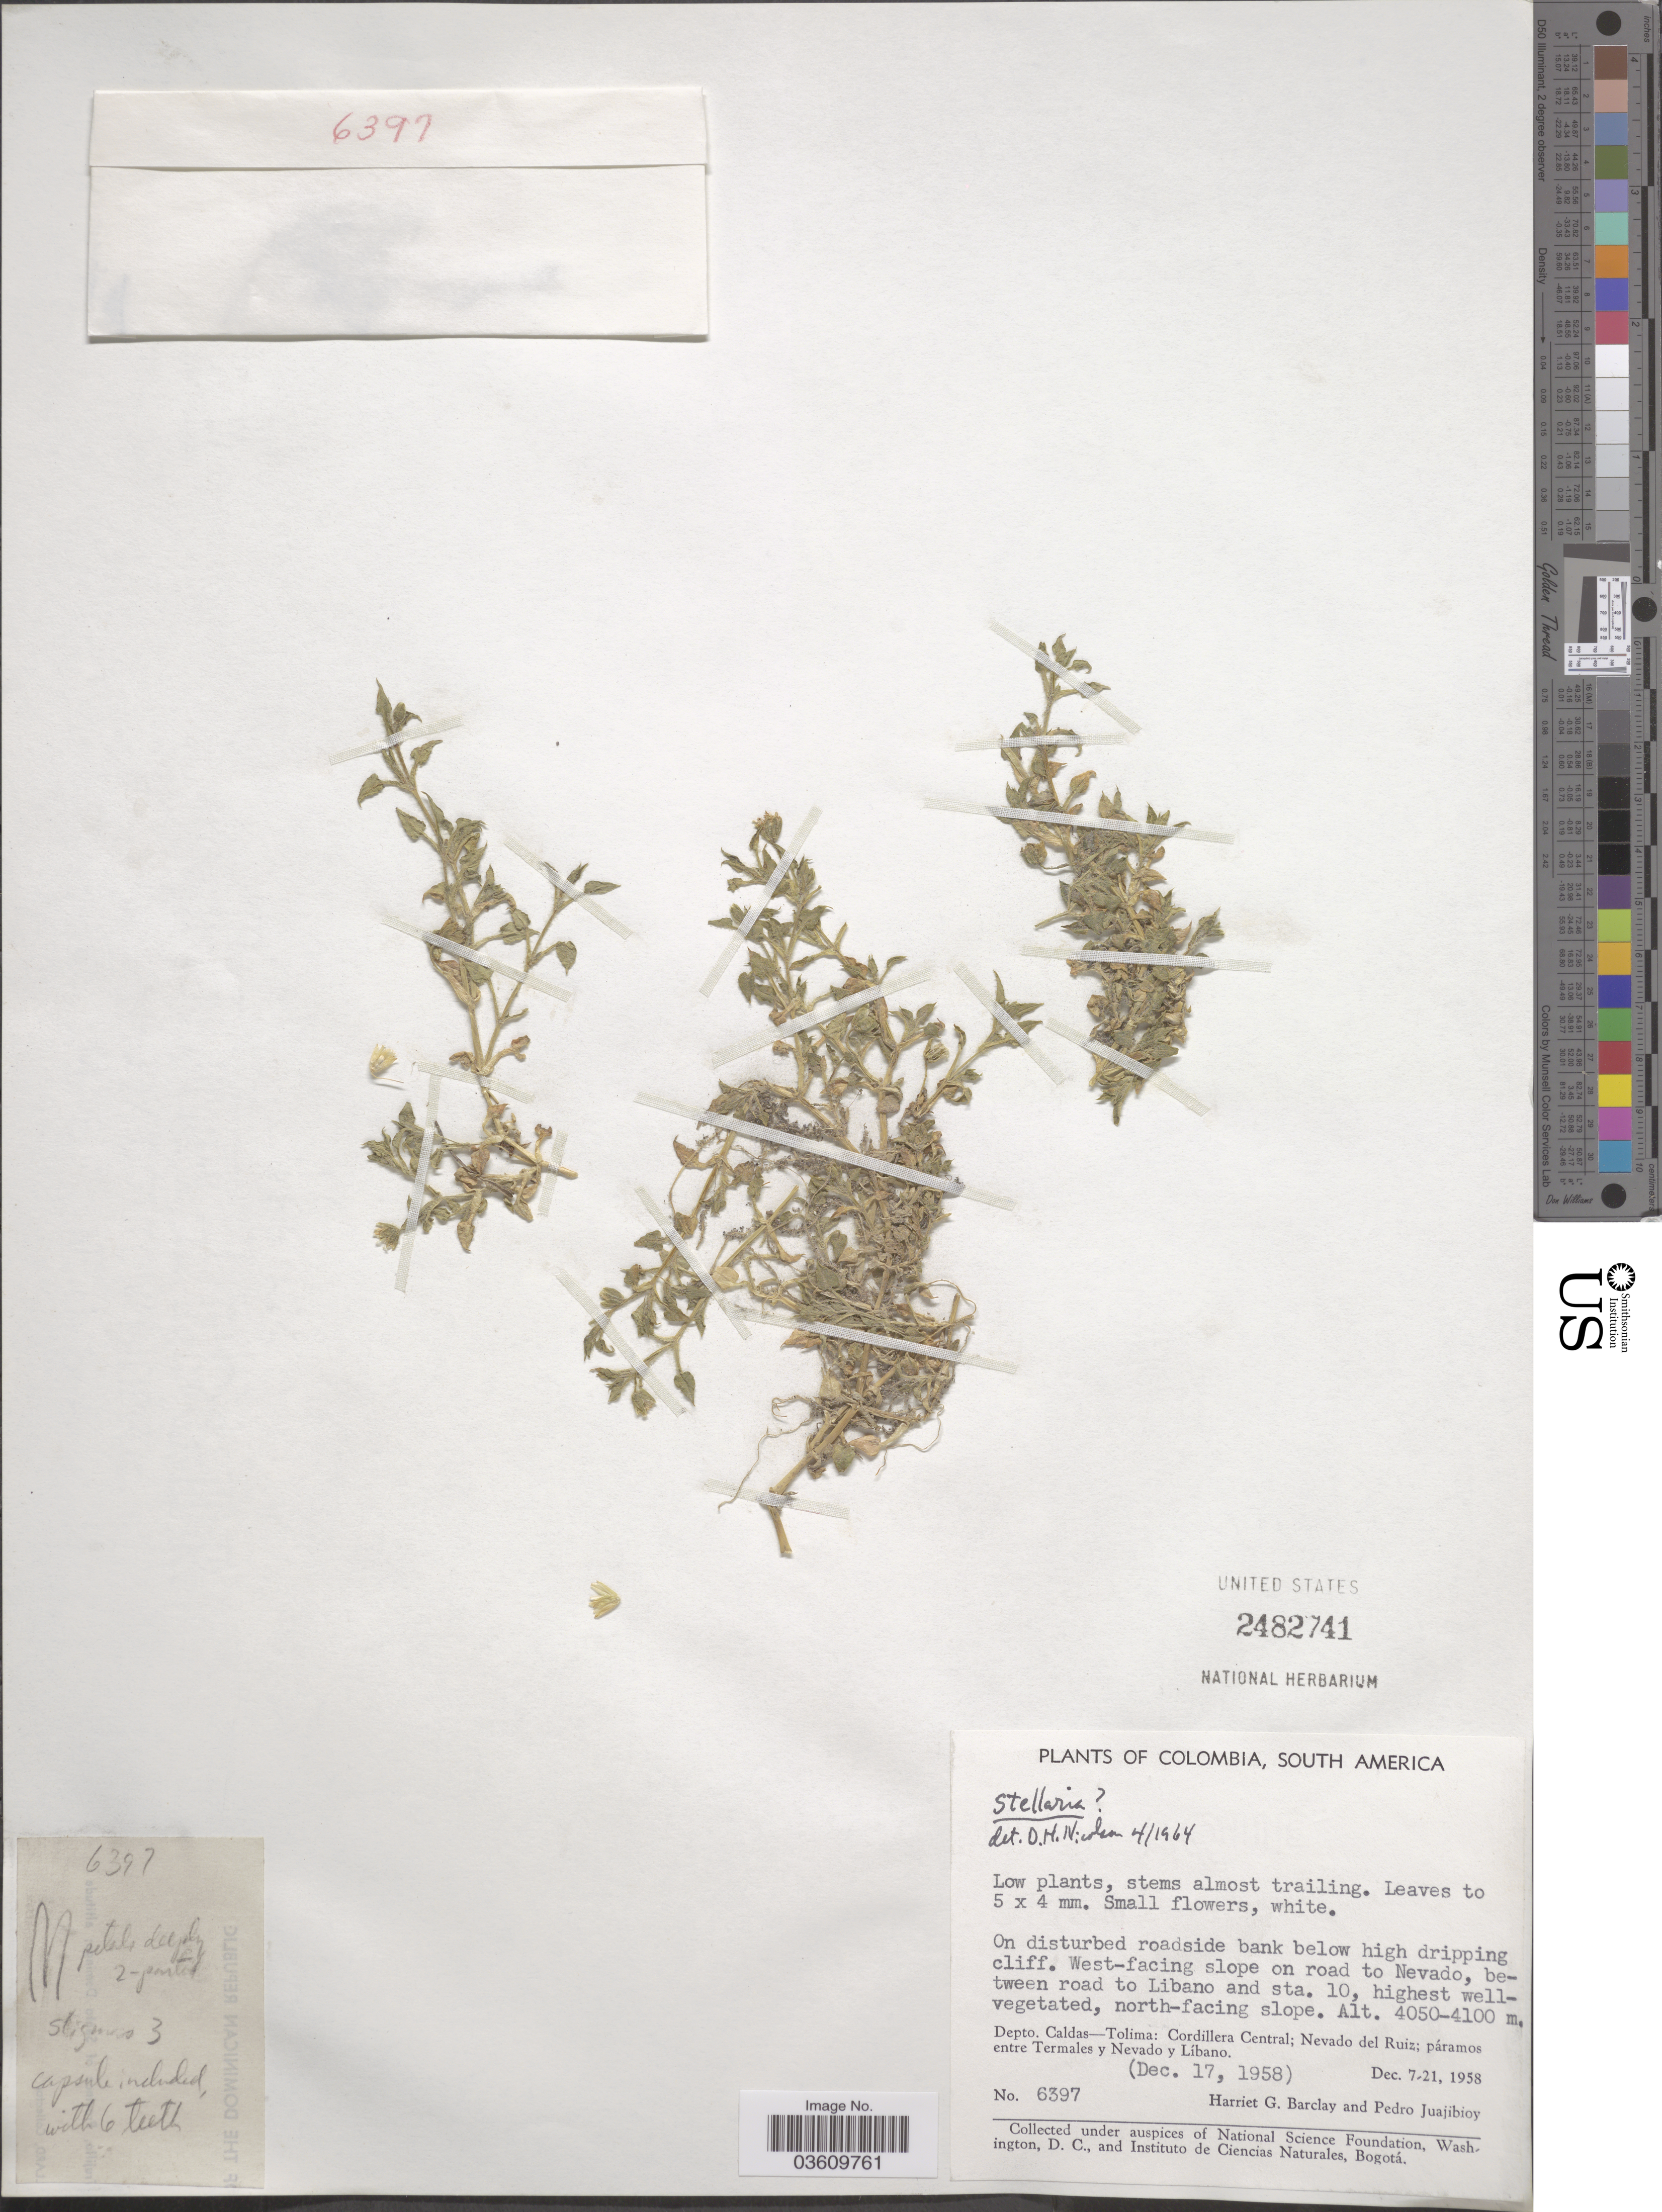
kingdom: Plantae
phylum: Tracheophyta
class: Magnoliopsida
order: Caryophyllales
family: Caryophyllaceae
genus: Stellaria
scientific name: Stellaria sp.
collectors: H. G. Barclay & P. Juajibioy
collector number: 6397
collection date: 1958-12-07/1958-12-21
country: Colombia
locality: West-facing slope on road to Nevado, between road to Libano and sta. 10, highest well-vegetated, north-facing slope. Depto. Caldas-Tolima: Cordillera Central; Nevado del Ruiz; páramos entre Termales y Nevado y Líbano.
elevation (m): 4050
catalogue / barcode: US 2482741